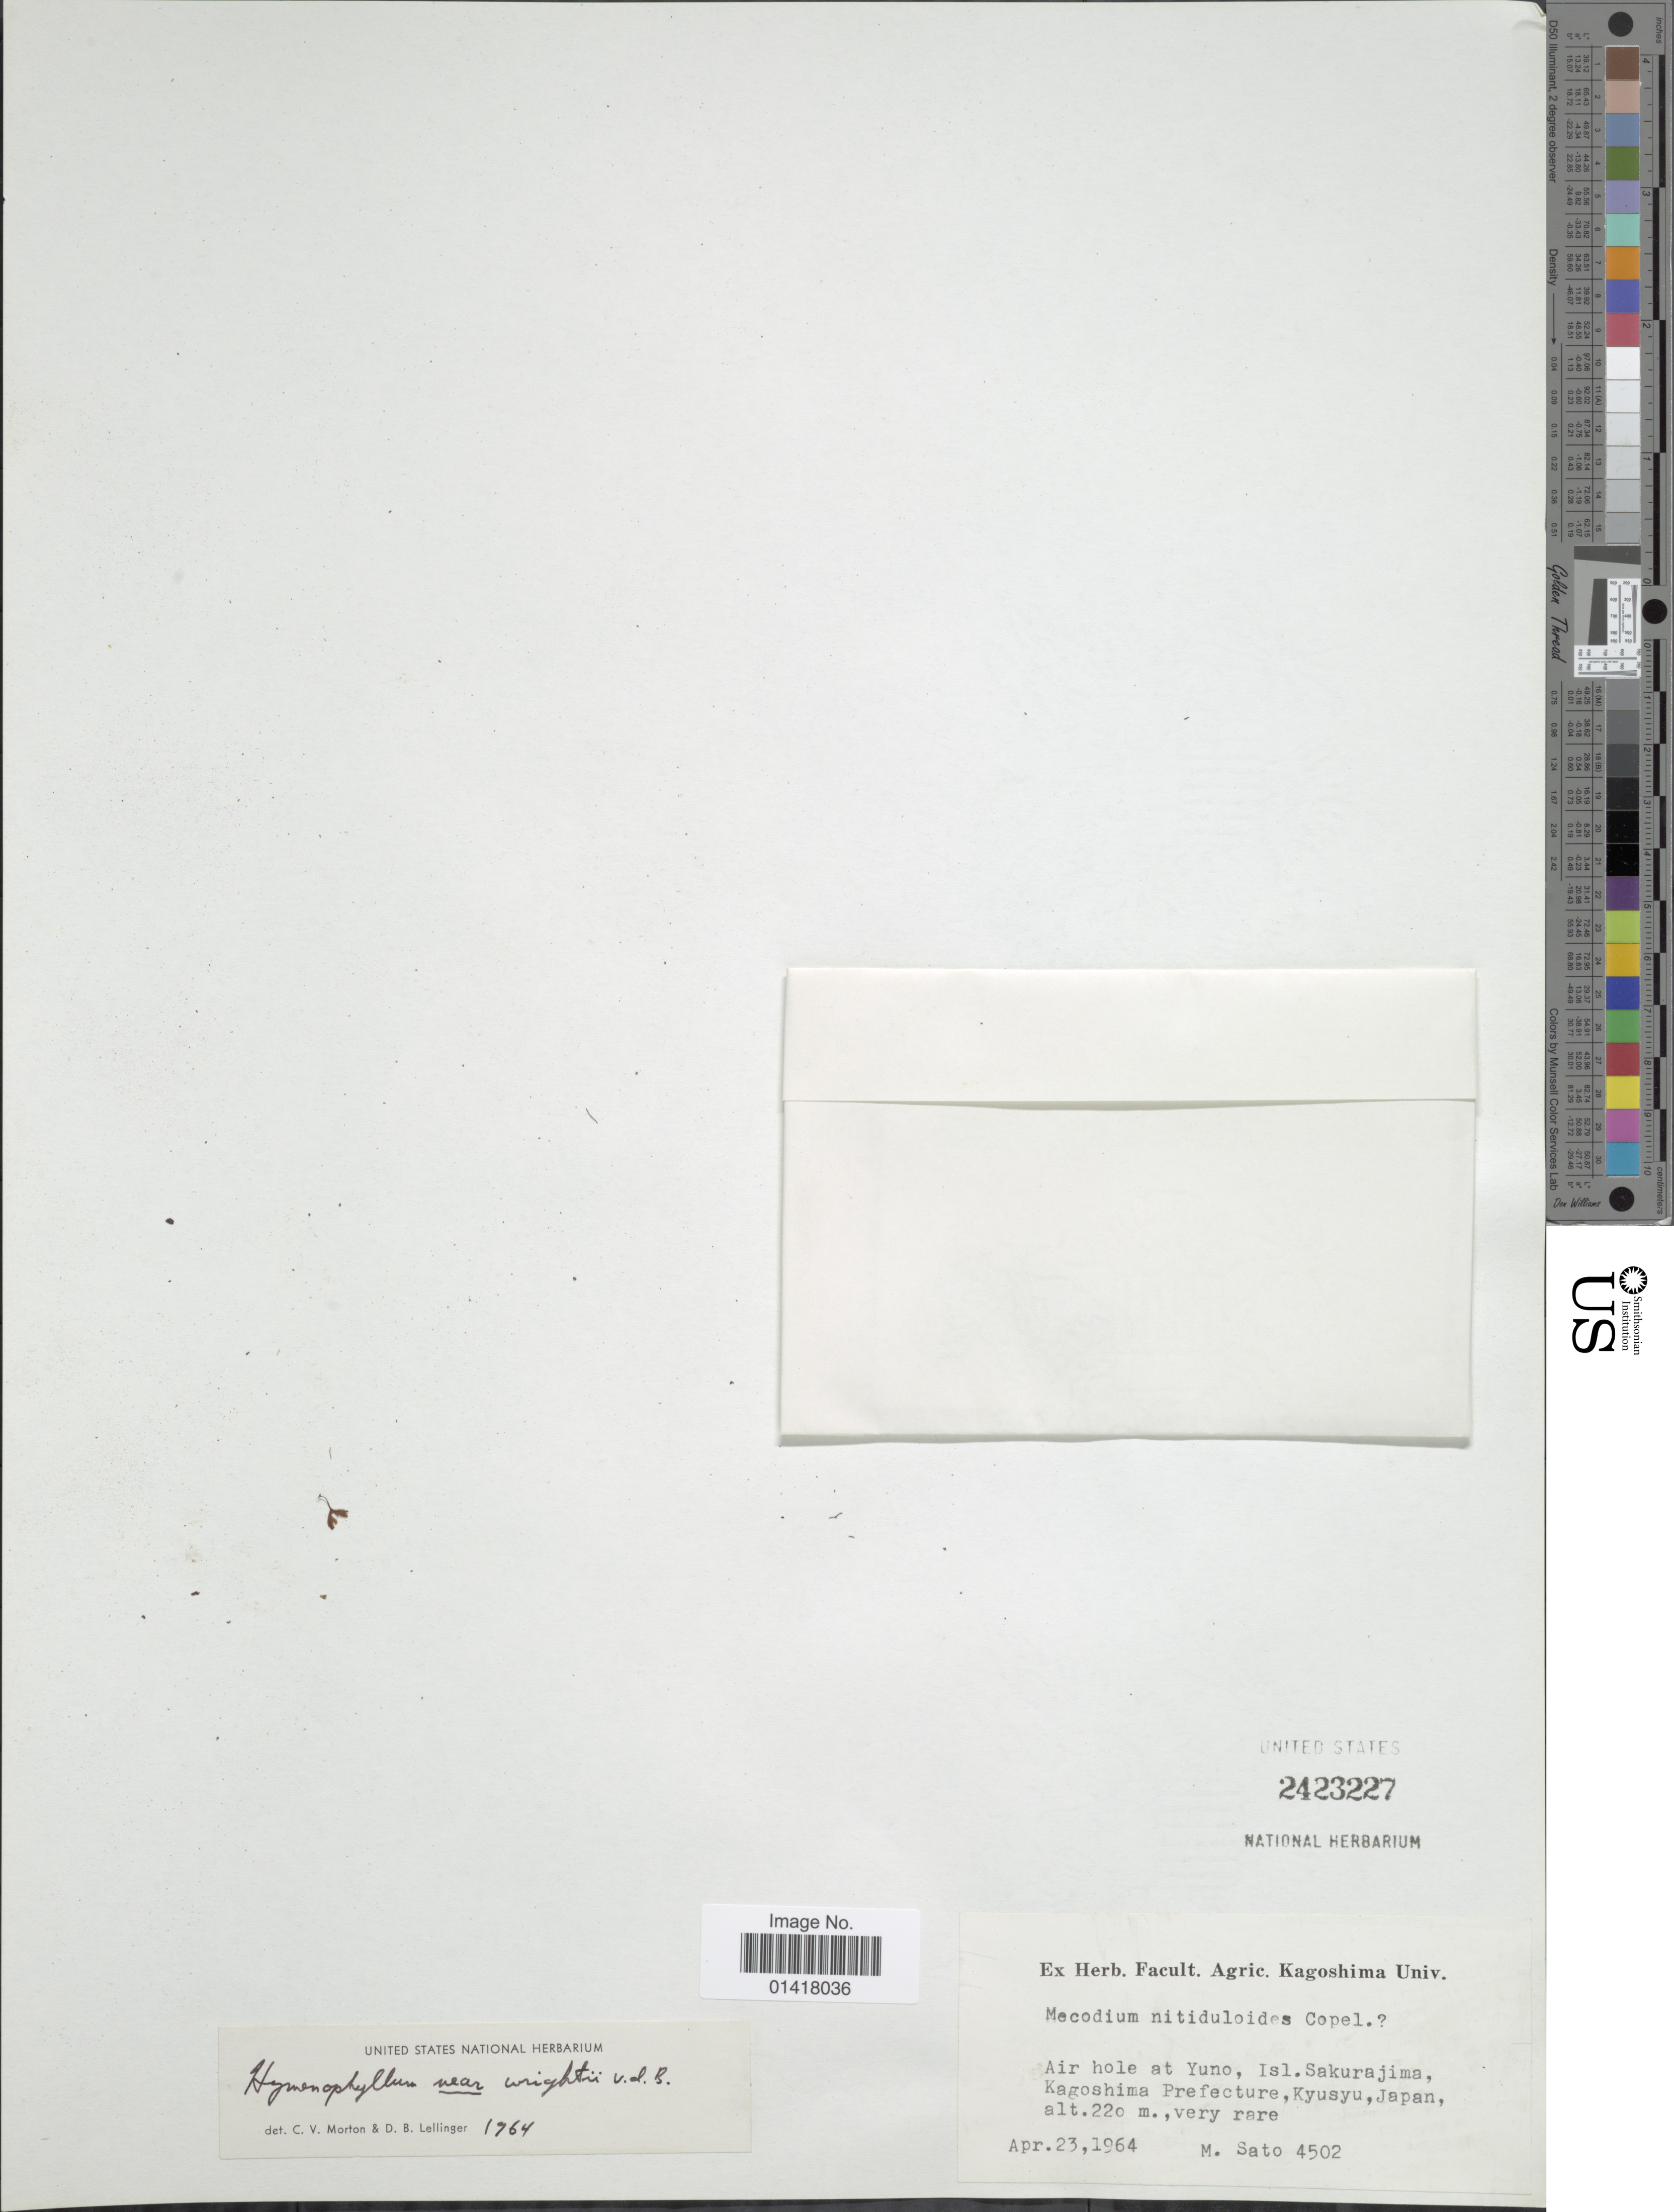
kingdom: Plantae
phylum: Tracheophyta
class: Polypodiopsida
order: Hymenophyllales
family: Hymenophyllaceae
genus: Hymenophyllum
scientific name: Hymenophyllum wrightii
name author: Bosch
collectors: M. Sato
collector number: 4502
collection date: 1964-04-23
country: Japan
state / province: Kagosima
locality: Air hole at Yuno, Isl. Sakurajima, Kagoshima Prefecture, Kyusyu, Japan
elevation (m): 220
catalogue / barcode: US 2423227